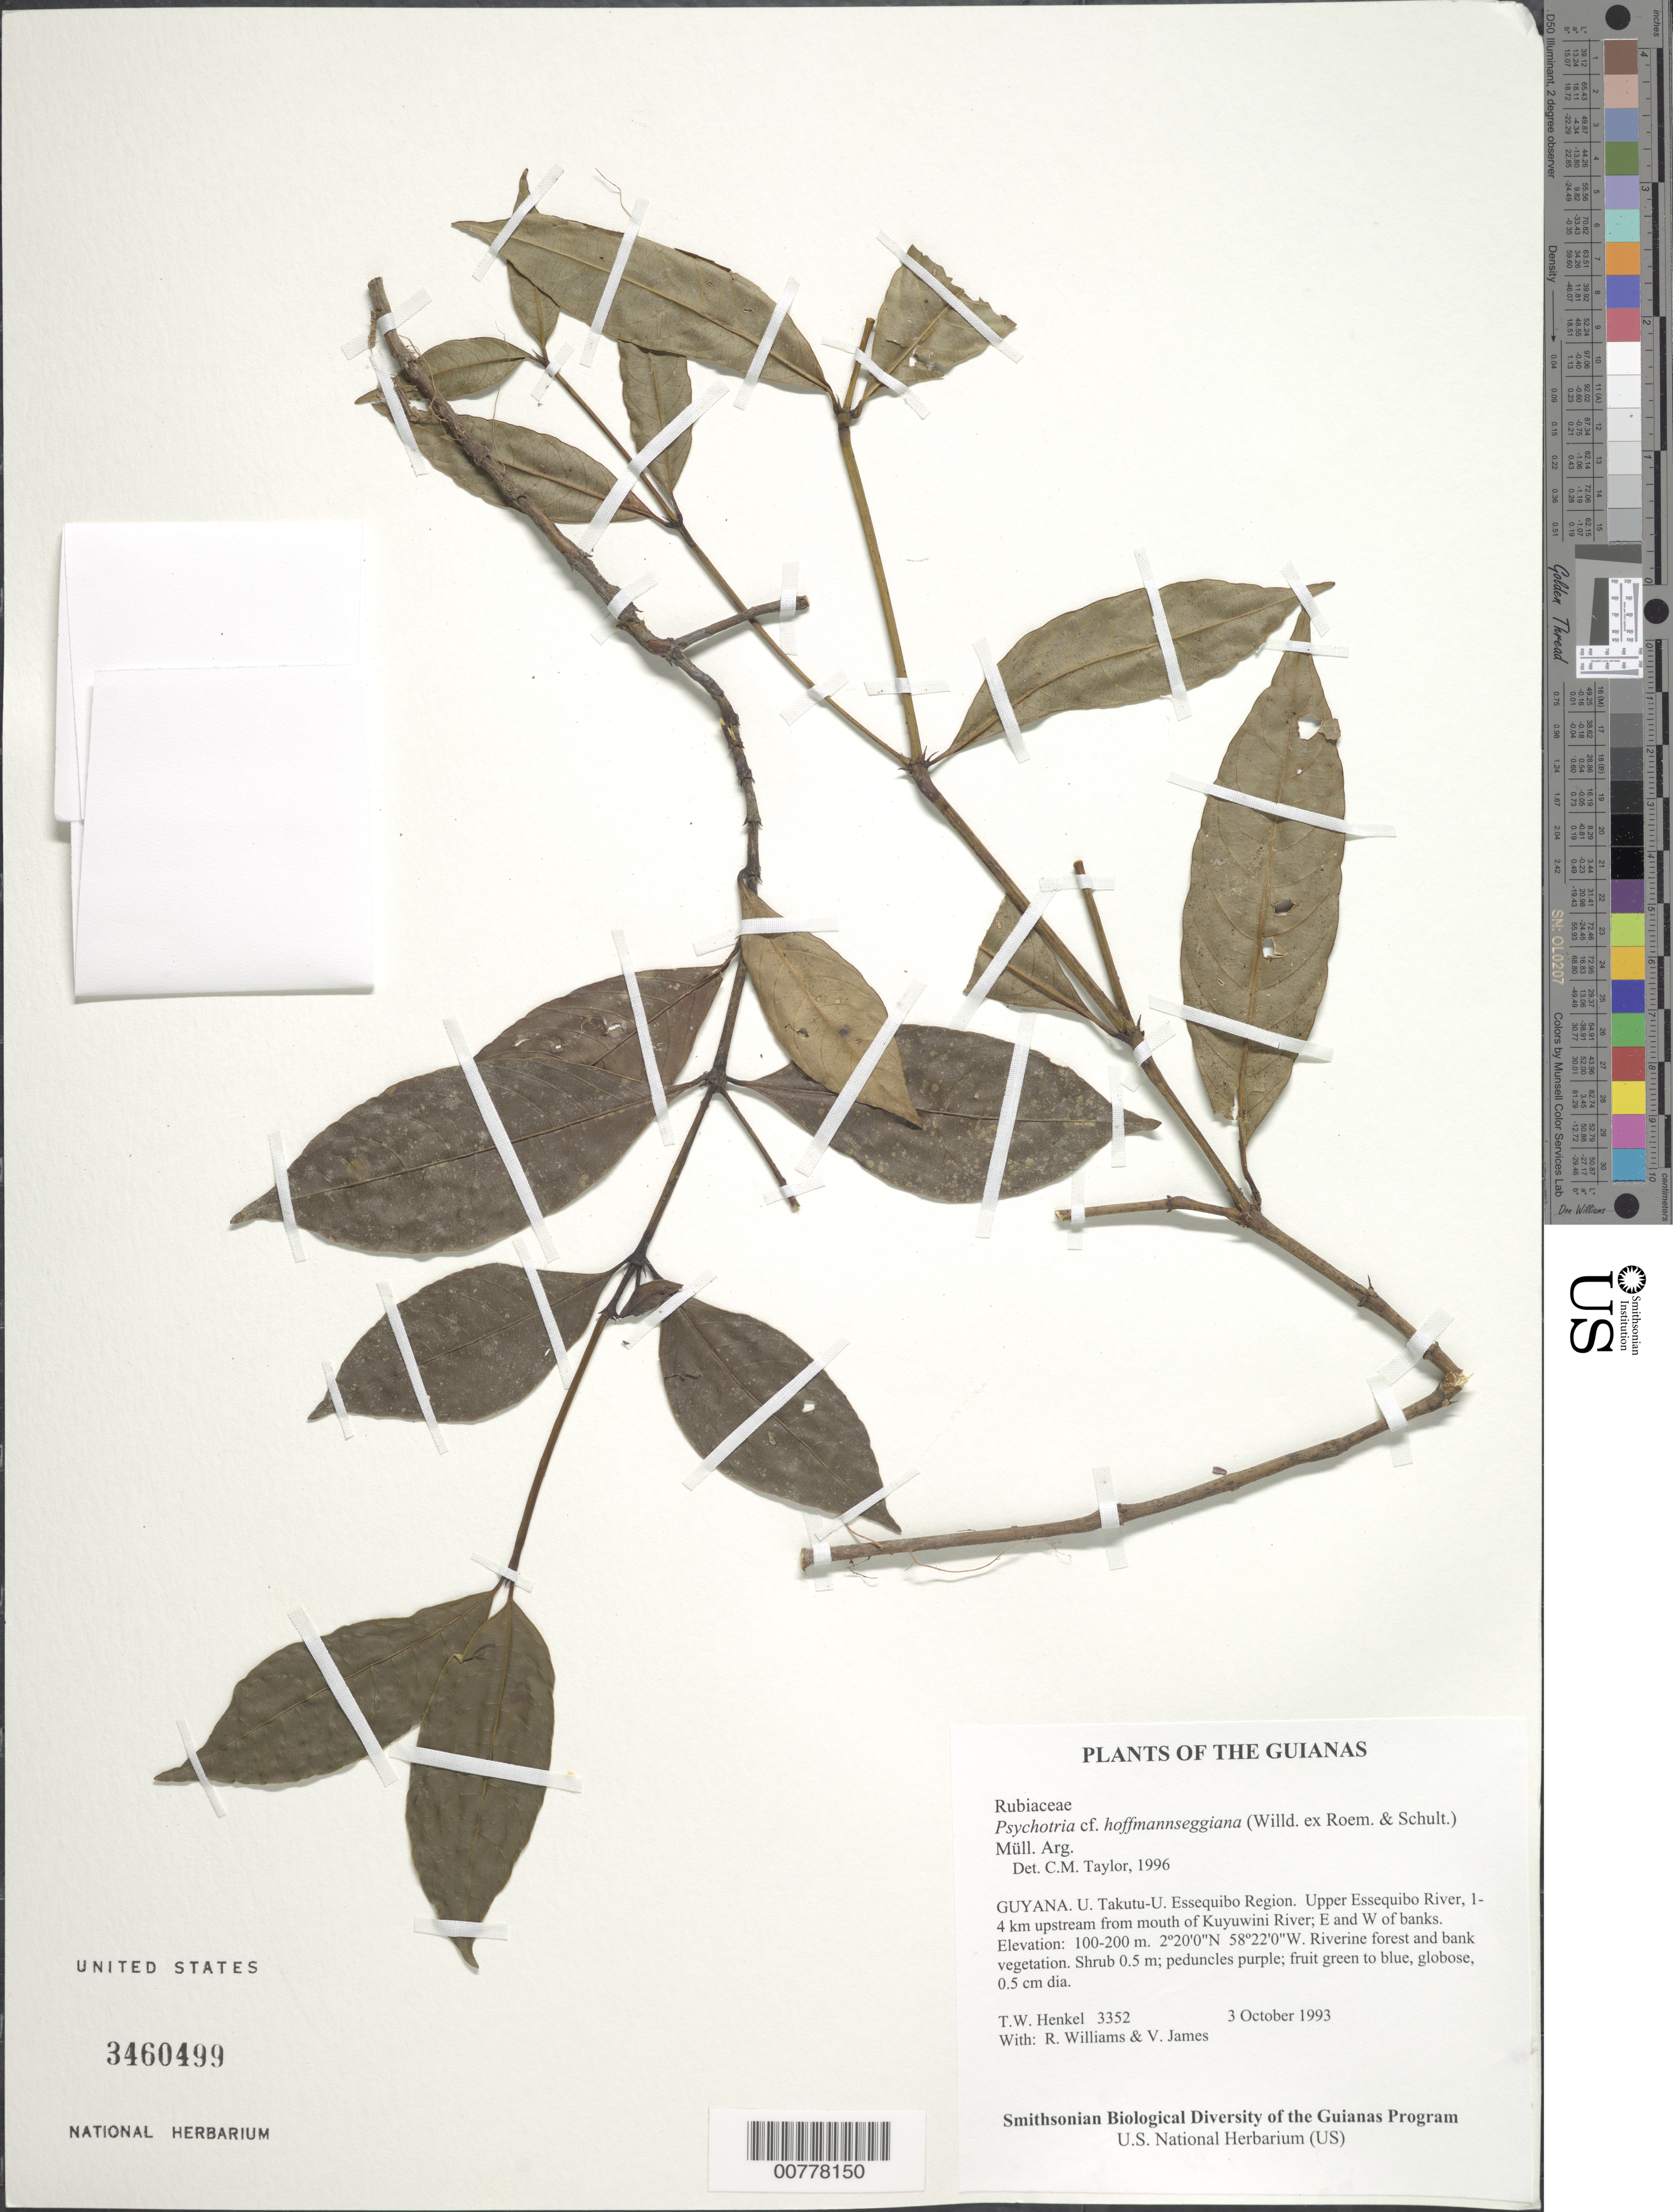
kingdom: Plantae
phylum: Tracheophyta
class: Magnoliopsida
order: Gentianales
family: Rubiaceae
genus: Palicourea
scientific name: Palicourea hoffmannseggiana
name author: (Roem. & Schult.) Borhidi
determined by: Kirkbride, J. H., Jr.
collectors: T. Henkel, R. Williams & V. James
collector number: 3352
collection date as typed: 3 October 1993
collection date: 1993-10-03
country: Guyana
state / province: U. Takutu-U. Essequibo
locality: Upper Essequibo River, 1-4 km upstream from mouth of Kuyuwini River; E and W of banks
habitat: Riverine forest and bank vegetation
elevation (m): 100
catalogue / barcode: US 3460499